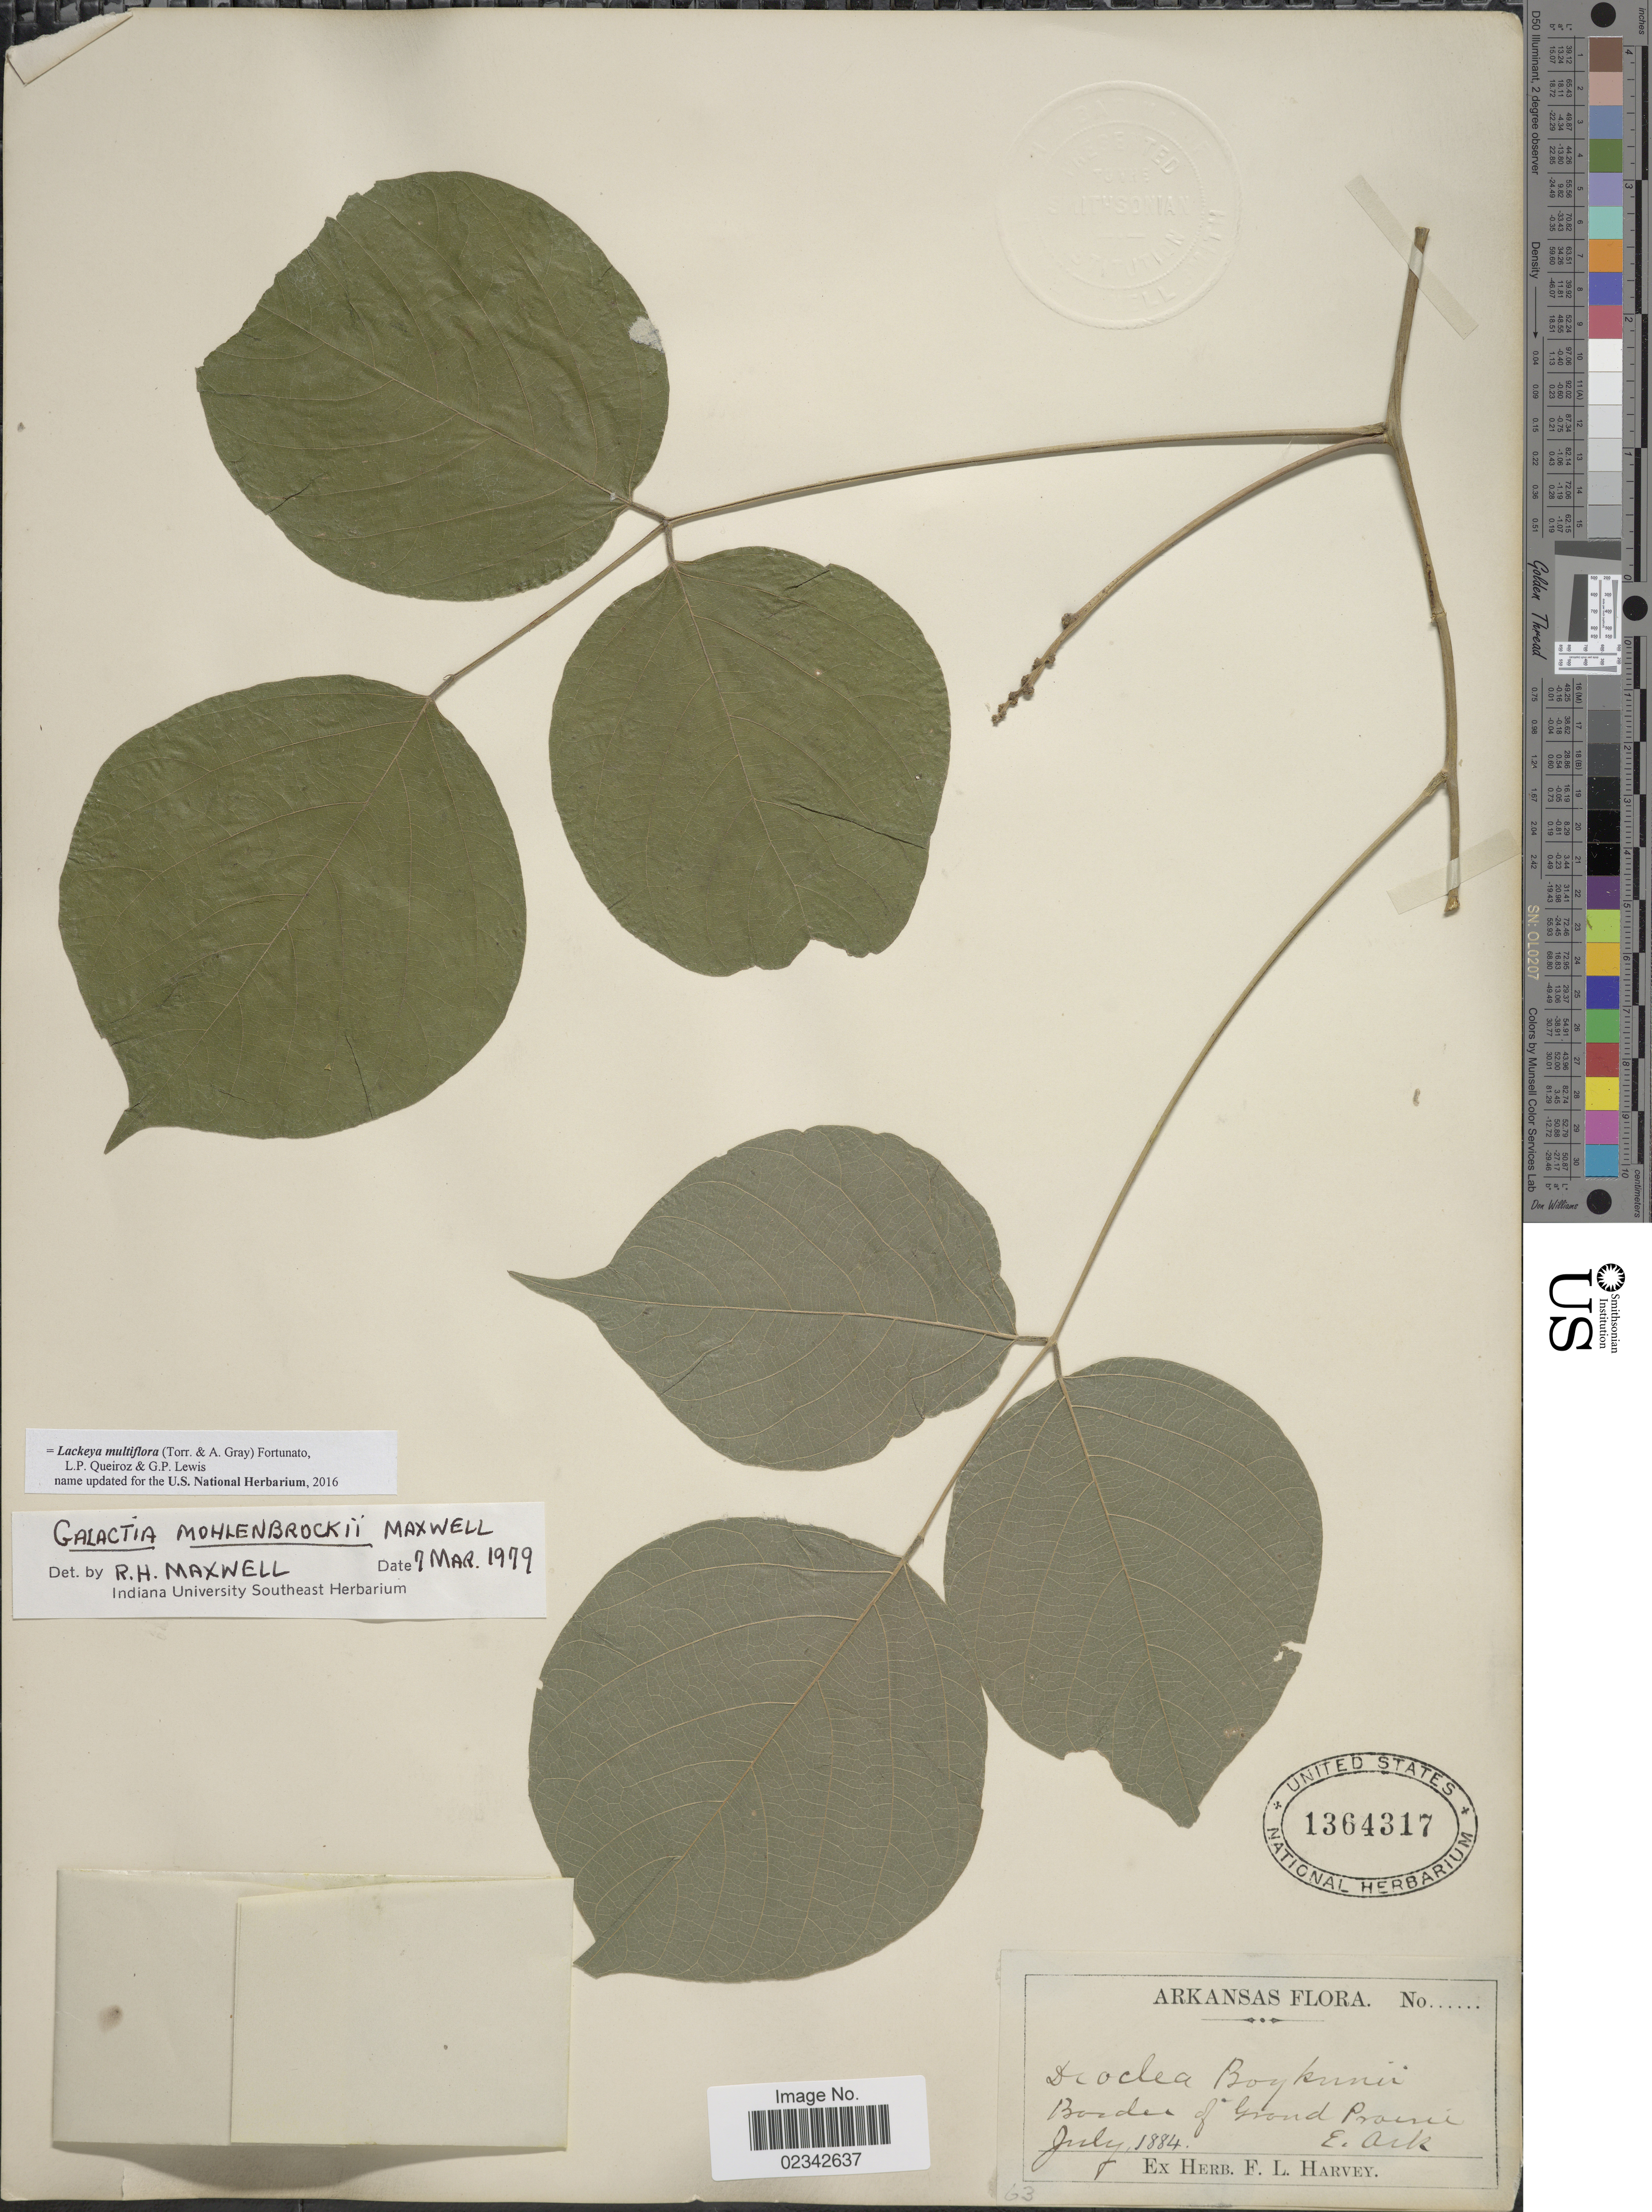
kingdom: Plantae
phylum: Tracheophyta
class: Magnoliopsida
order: Fabales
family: Fabaceae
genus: Lackeya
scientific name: Lackeya multiflora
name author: (Torr. & A. Gray) Fortunato et al.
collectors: ex herb. F. L. Harvey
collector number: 63?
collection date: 1884-07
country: United States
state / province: Arkansas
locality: Border of Grand Prairie, E. Ark.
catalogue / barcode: US 1364317